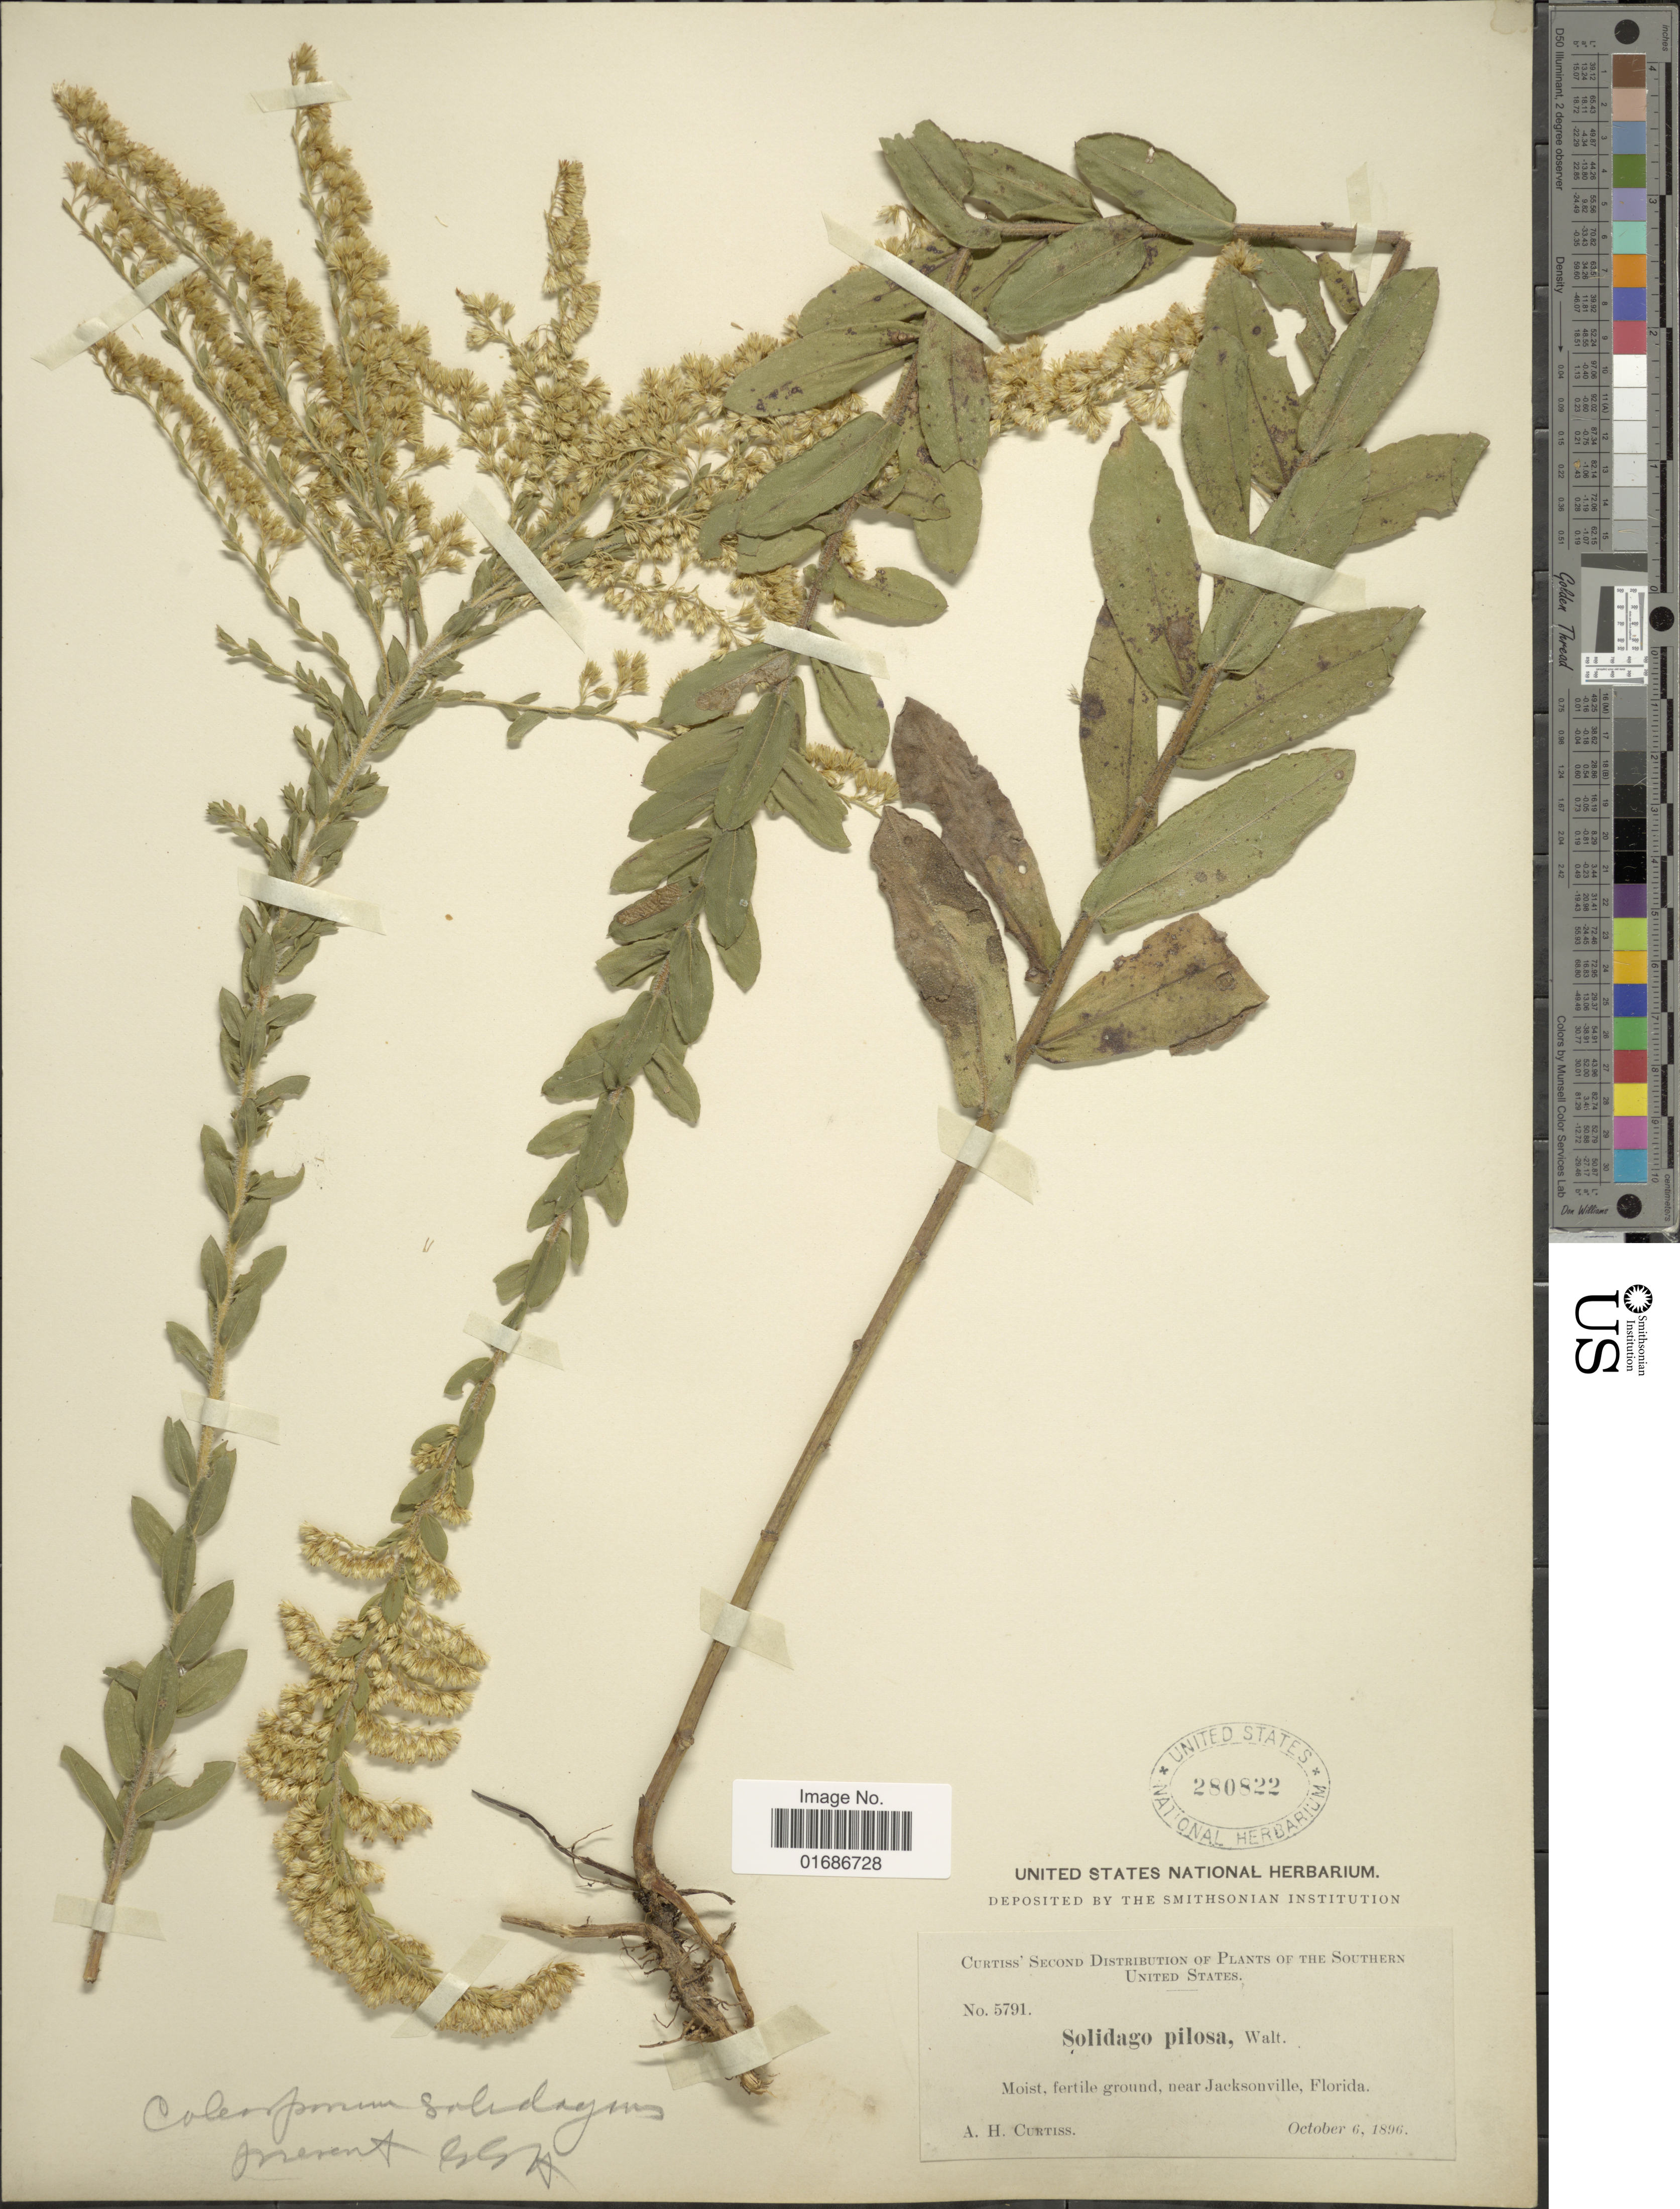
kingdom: Plantae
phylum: Tracheophyta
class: Magnoliopsida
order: Asterales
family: Asteraceae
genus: Solidago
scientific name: Solidago fistulosa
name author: Mill.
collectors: A. H. Curtiss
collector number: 5791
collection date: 1896-10-06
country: United States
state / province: Florida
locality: Near Jacksonville, Florida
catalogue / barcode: US 280822